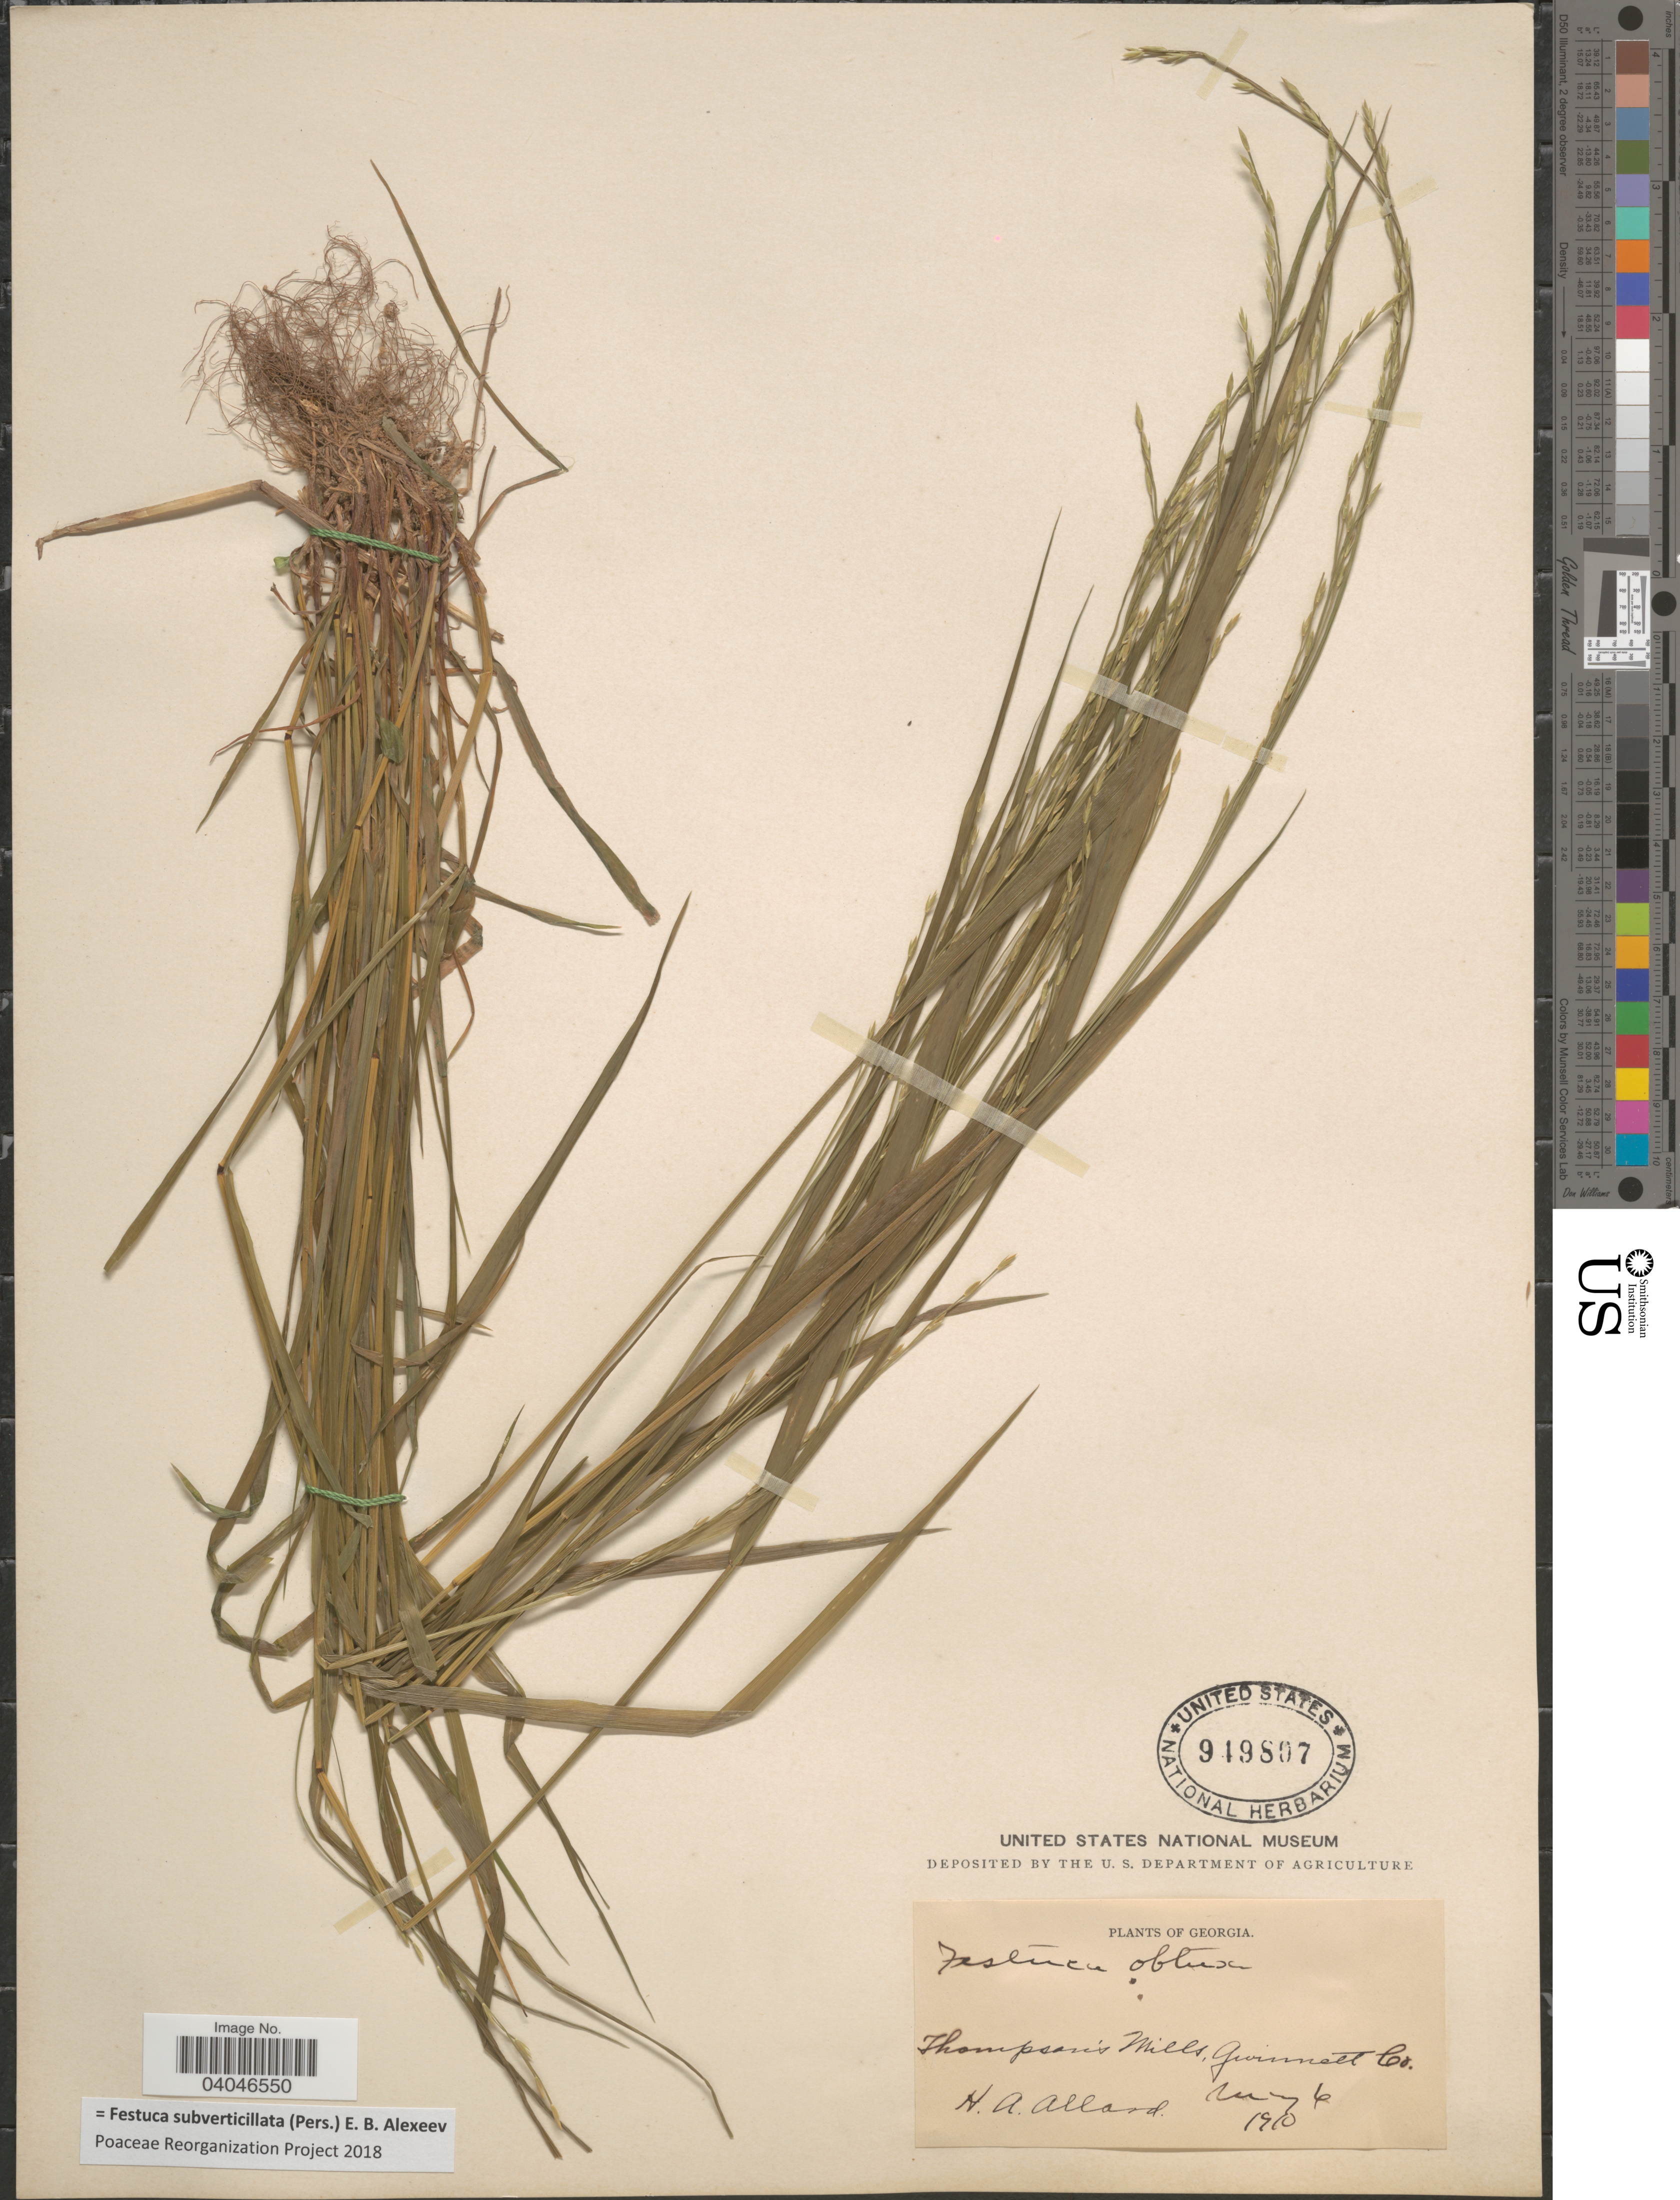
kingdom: Plantae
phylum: Tracheophyta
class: Liliopsida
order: Poales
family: Poaceae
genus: Festuca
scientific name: Festuca subverticillata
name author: (Pers.) E.B. Alexeev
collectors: H. A. Allard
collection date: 1910-05-06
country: United States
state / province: Georgia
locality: Thompson's Mills, Gwinnett Co.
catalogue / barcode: US 949807